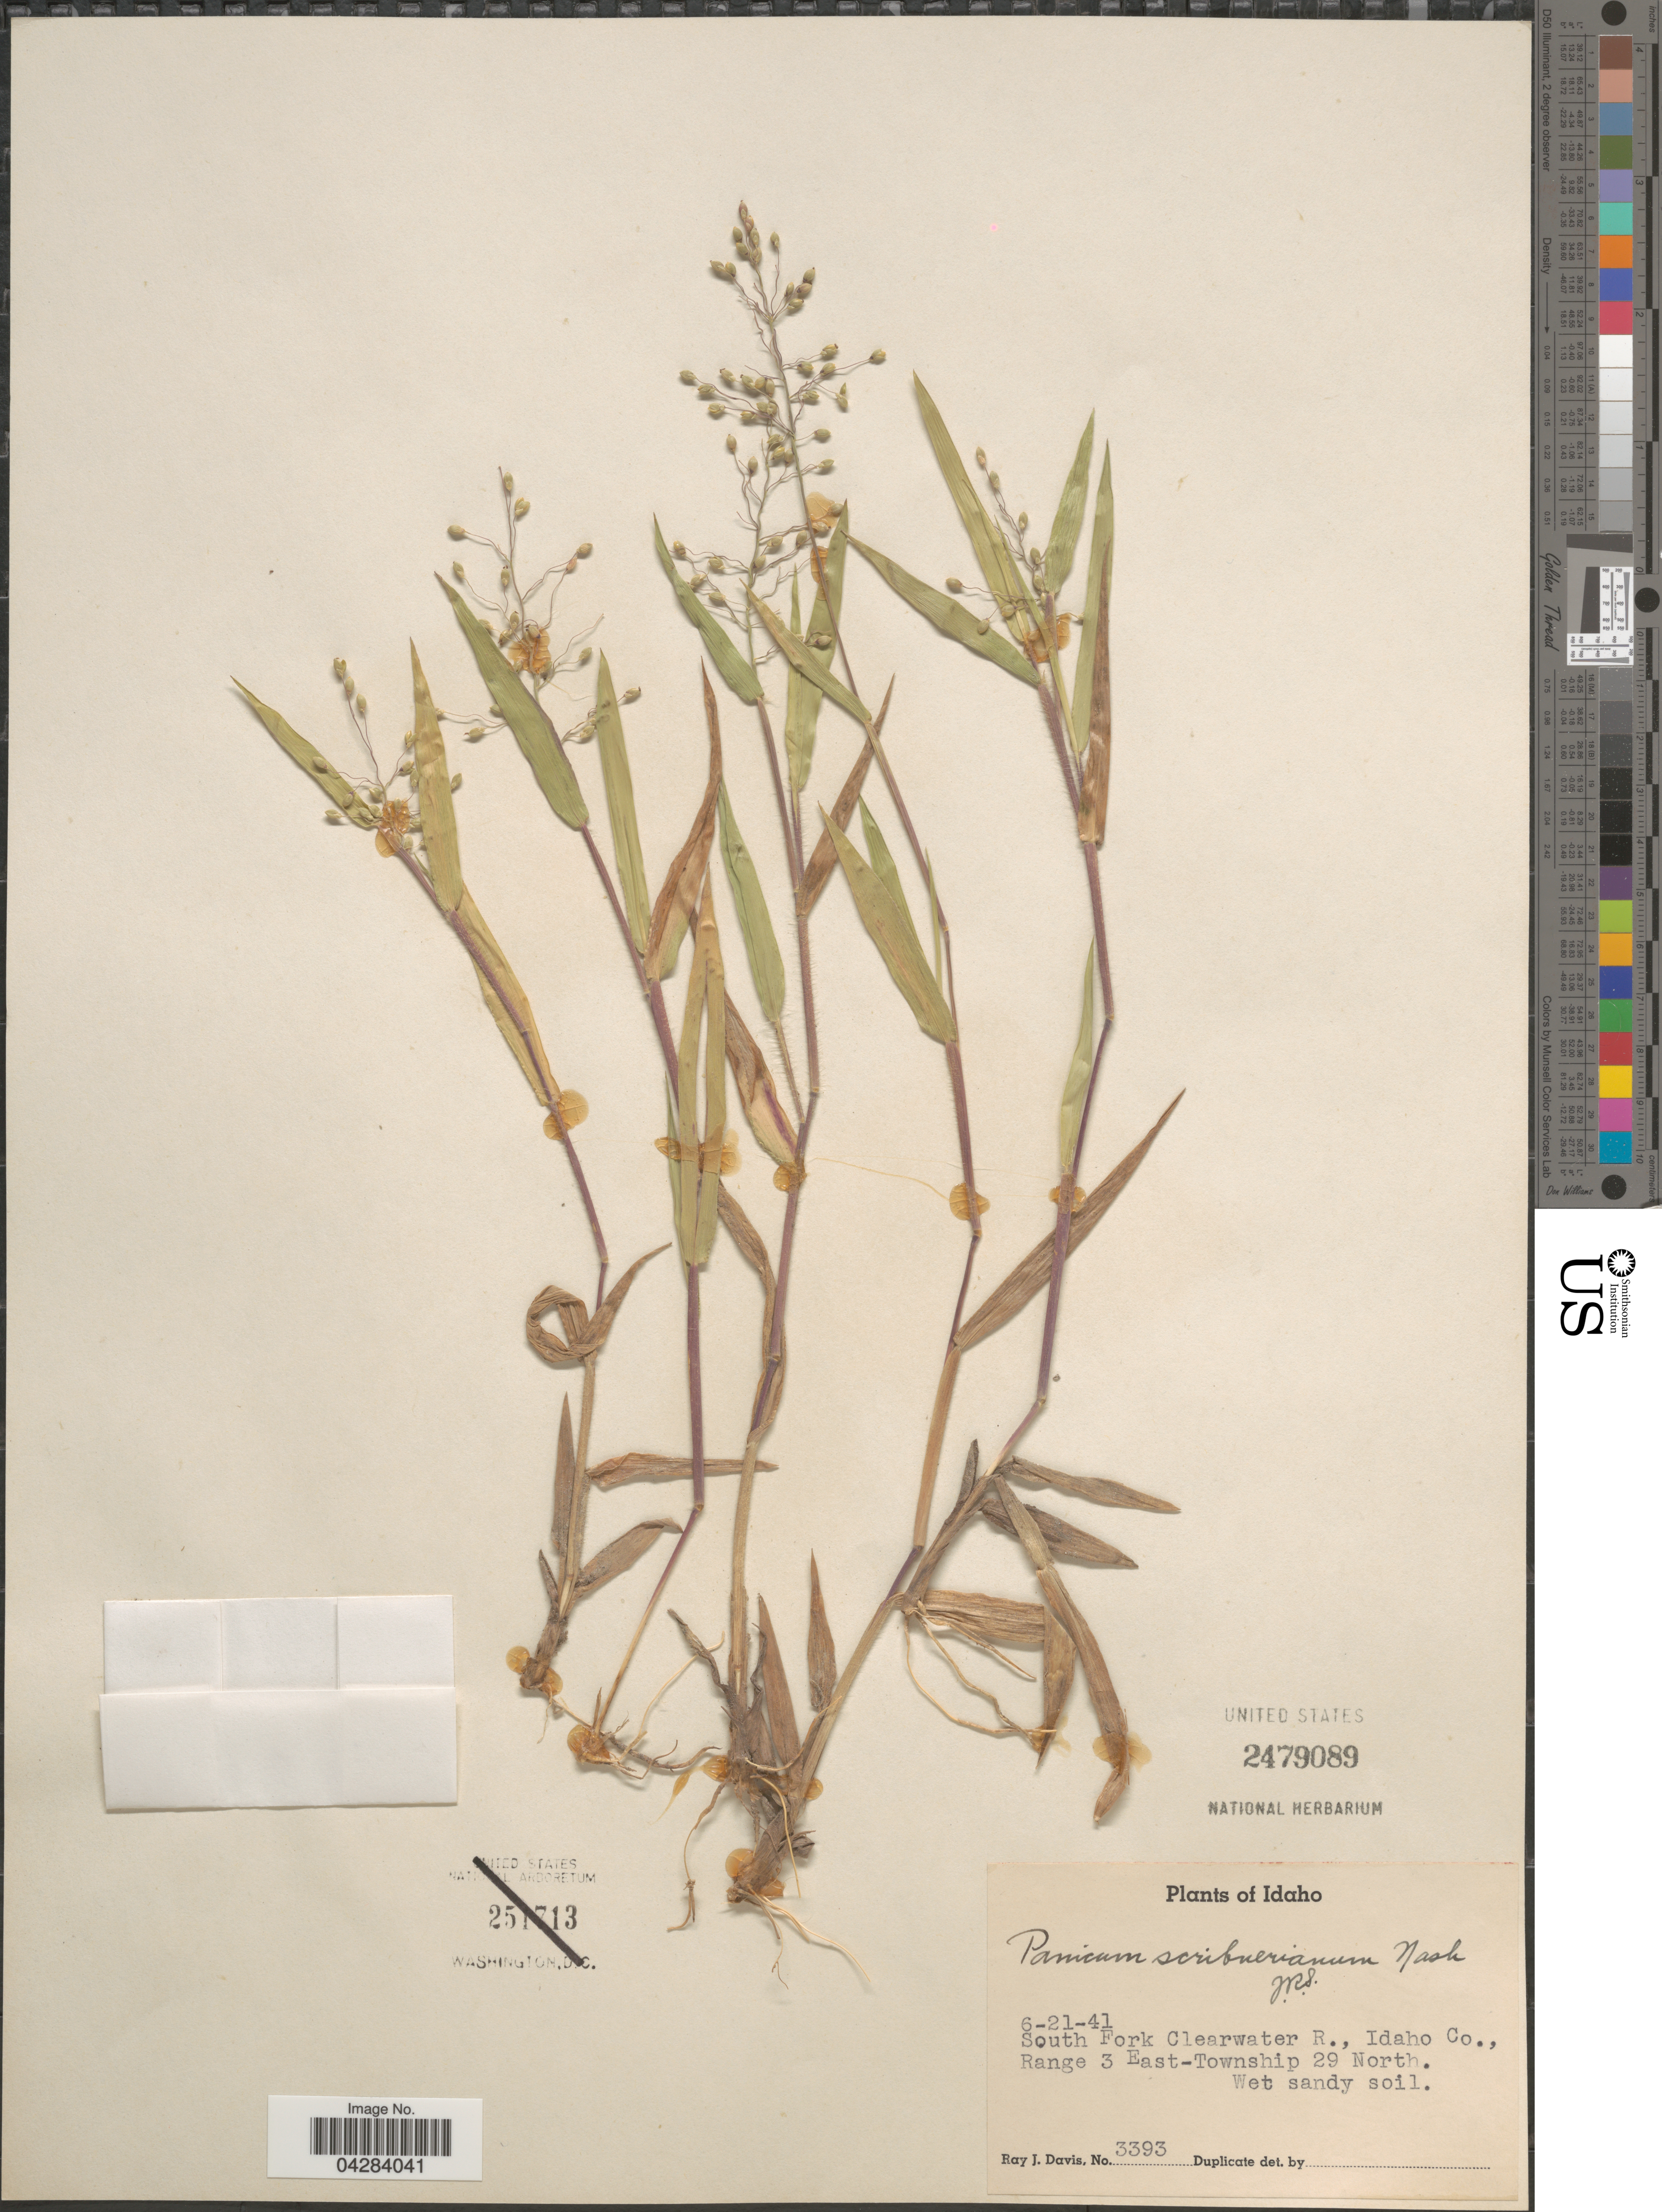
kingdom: Plantae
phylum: Tracheophyta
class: Liliopsida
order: Poales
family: Poaceae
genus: Dichanthelium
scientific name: Dichanthelium oligosanthes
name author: (Schult.) Gould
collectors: R. Davis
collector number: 3393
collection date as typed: Transcribed d/m/y: 21/6/41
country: United States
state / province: Idaho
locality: South Fork Clearwater R., Idaho Co., Range 3 East-Township 29 North.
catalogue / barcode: US 2479089